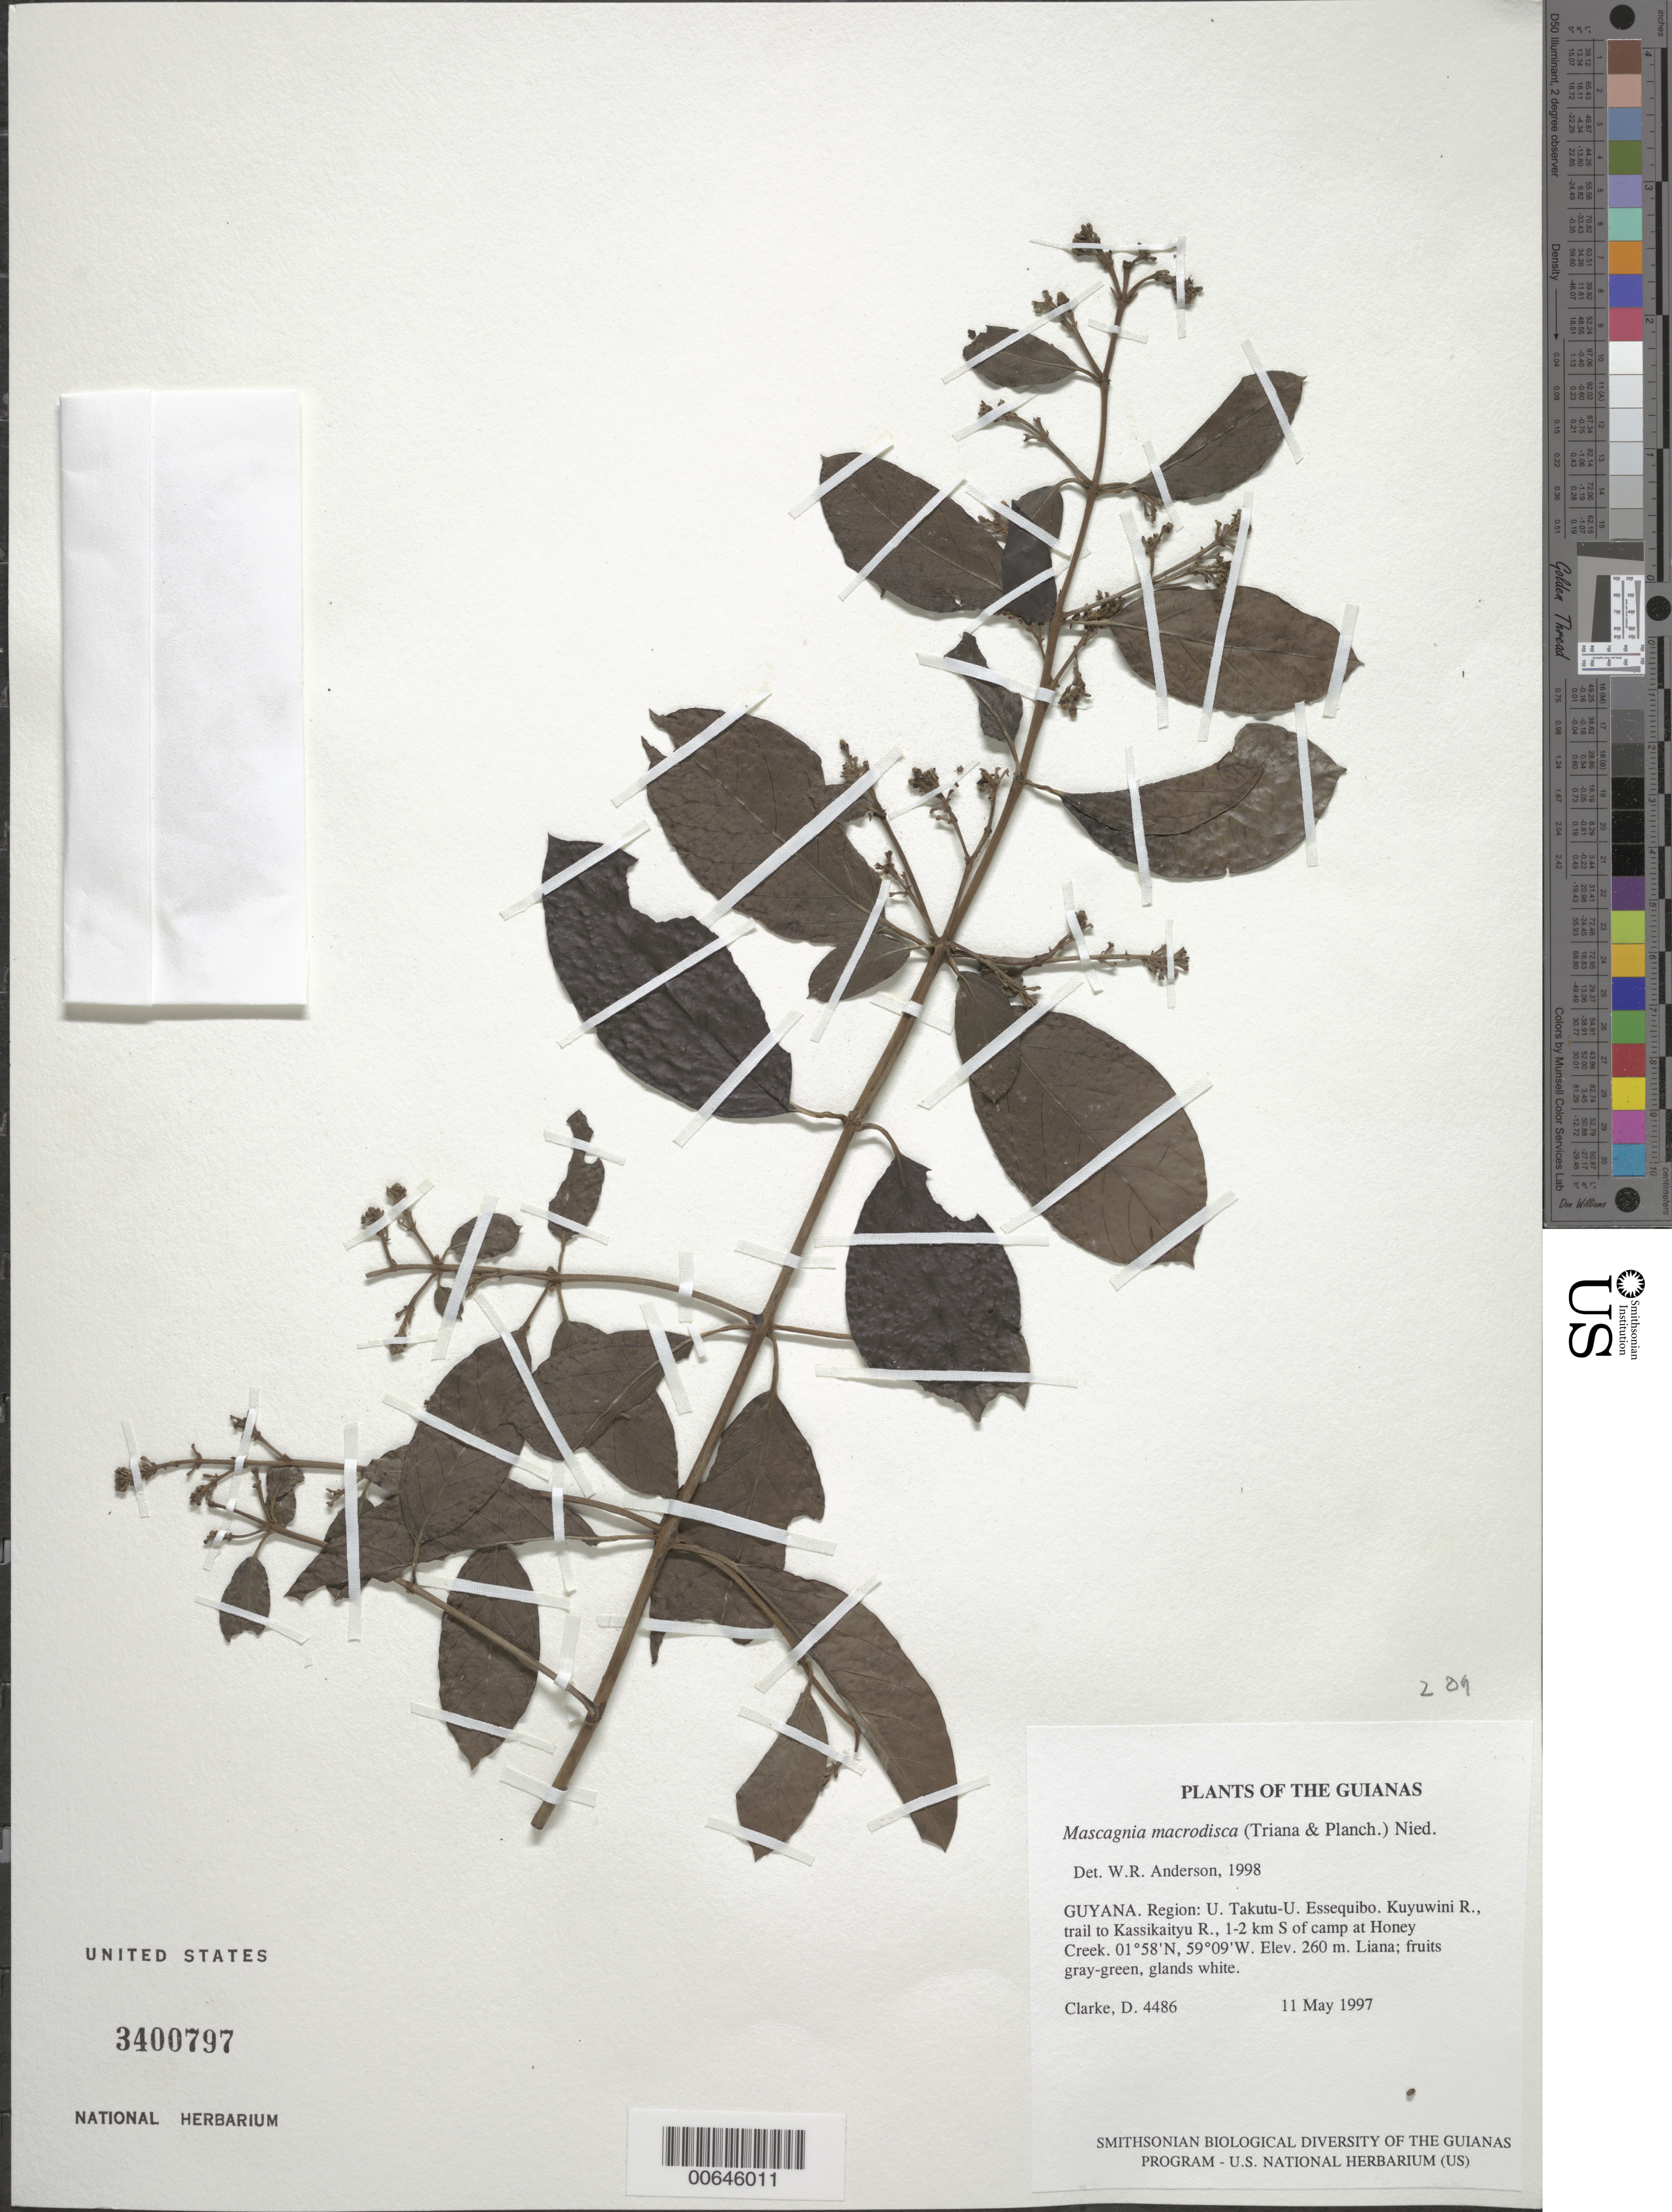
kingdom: Plantae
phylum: Tracheophyta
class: Magnoliopsida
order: Malpighiales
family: Malpighiaceae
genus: Mascagnia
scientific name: Mascagnia macrodisca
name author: (Triana & Planch.) Nied.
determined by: Anderson, W. R., (MICH), University of Michigan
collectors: H. D. Clarke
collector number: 4486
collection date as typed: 11 May 1997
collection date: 1997-05-11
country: Guyana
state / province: U. Takutu-U. Essequibo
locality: Kuyuwini R., trail to Kassikaityu R., 1-2 km S of camp at Honey Creek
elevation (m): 260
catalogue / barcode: US 3400797